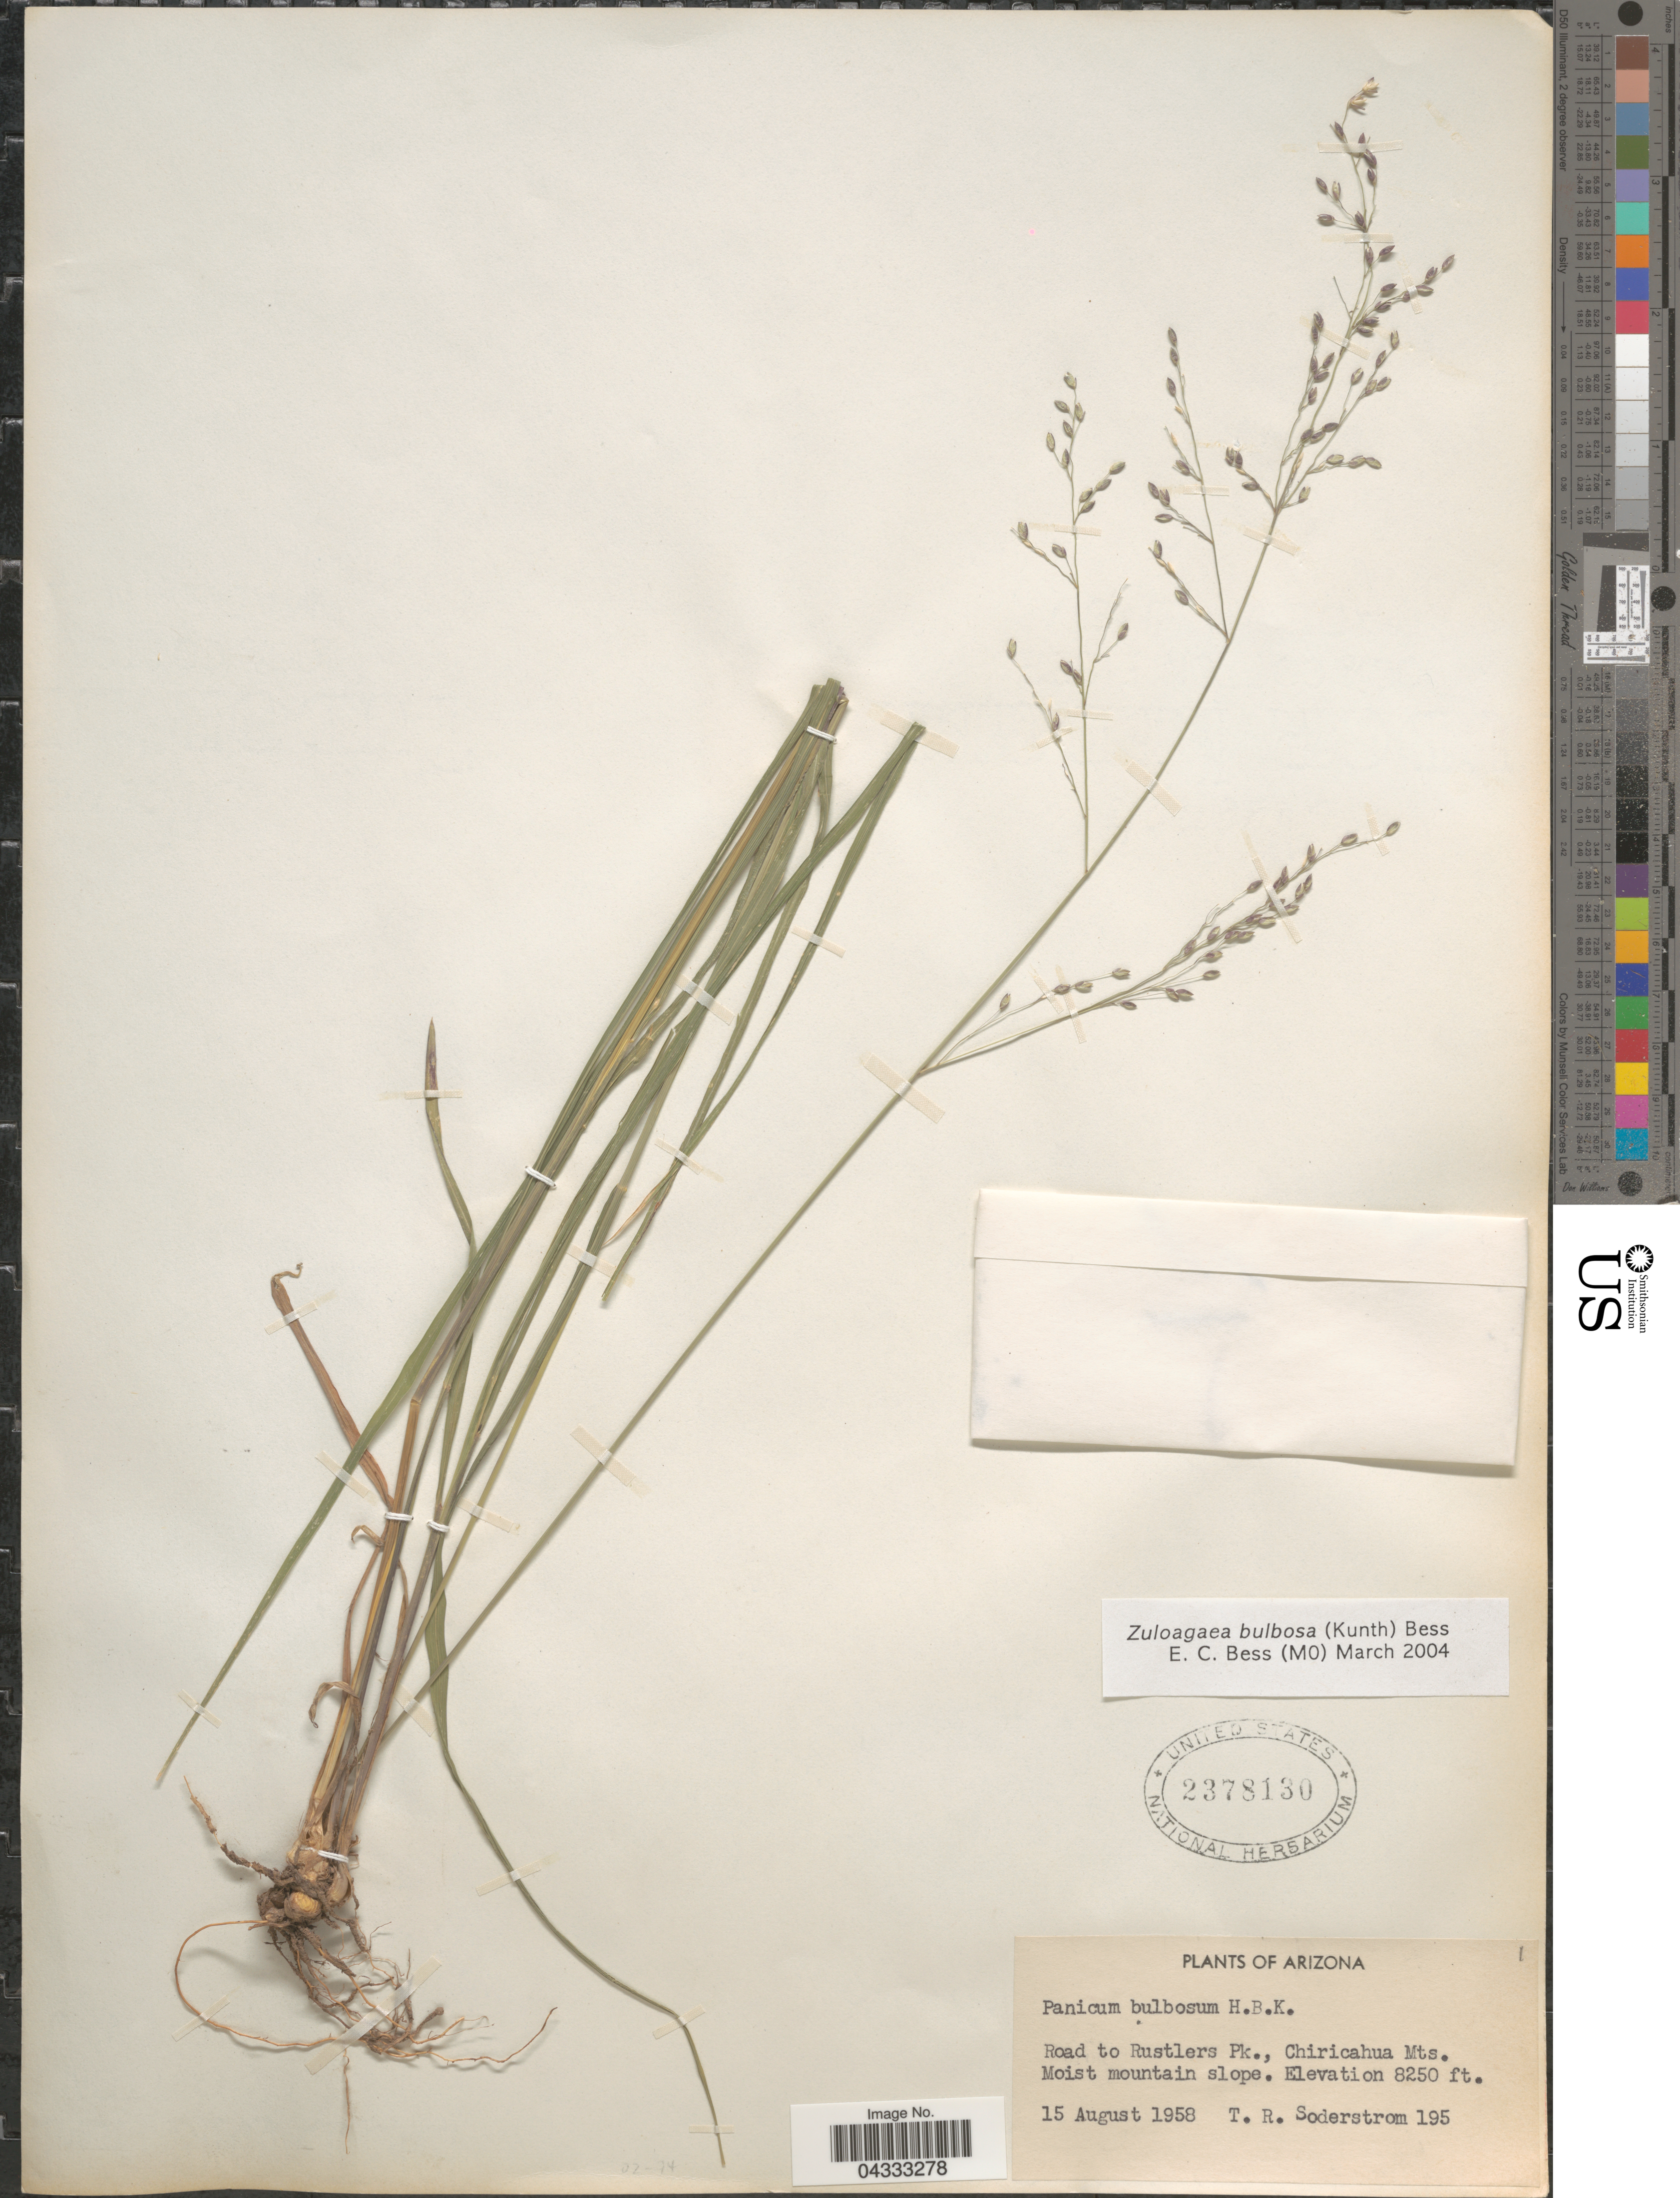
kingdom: Plantae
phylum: Tracheophyta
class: Liliopsida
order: Poales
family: Poaceae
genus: Zuloagaea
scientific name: Zuloagaea bulbosa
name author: (Kunth) E. Bess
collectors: T. R. Soderstrom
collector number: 195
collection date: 1958-08-15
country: United States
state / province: Arizona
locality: Road to Rustlers Pk., Chiricahua Mts. Moist mountain slope.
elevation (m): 2515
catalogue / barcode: US 2378130